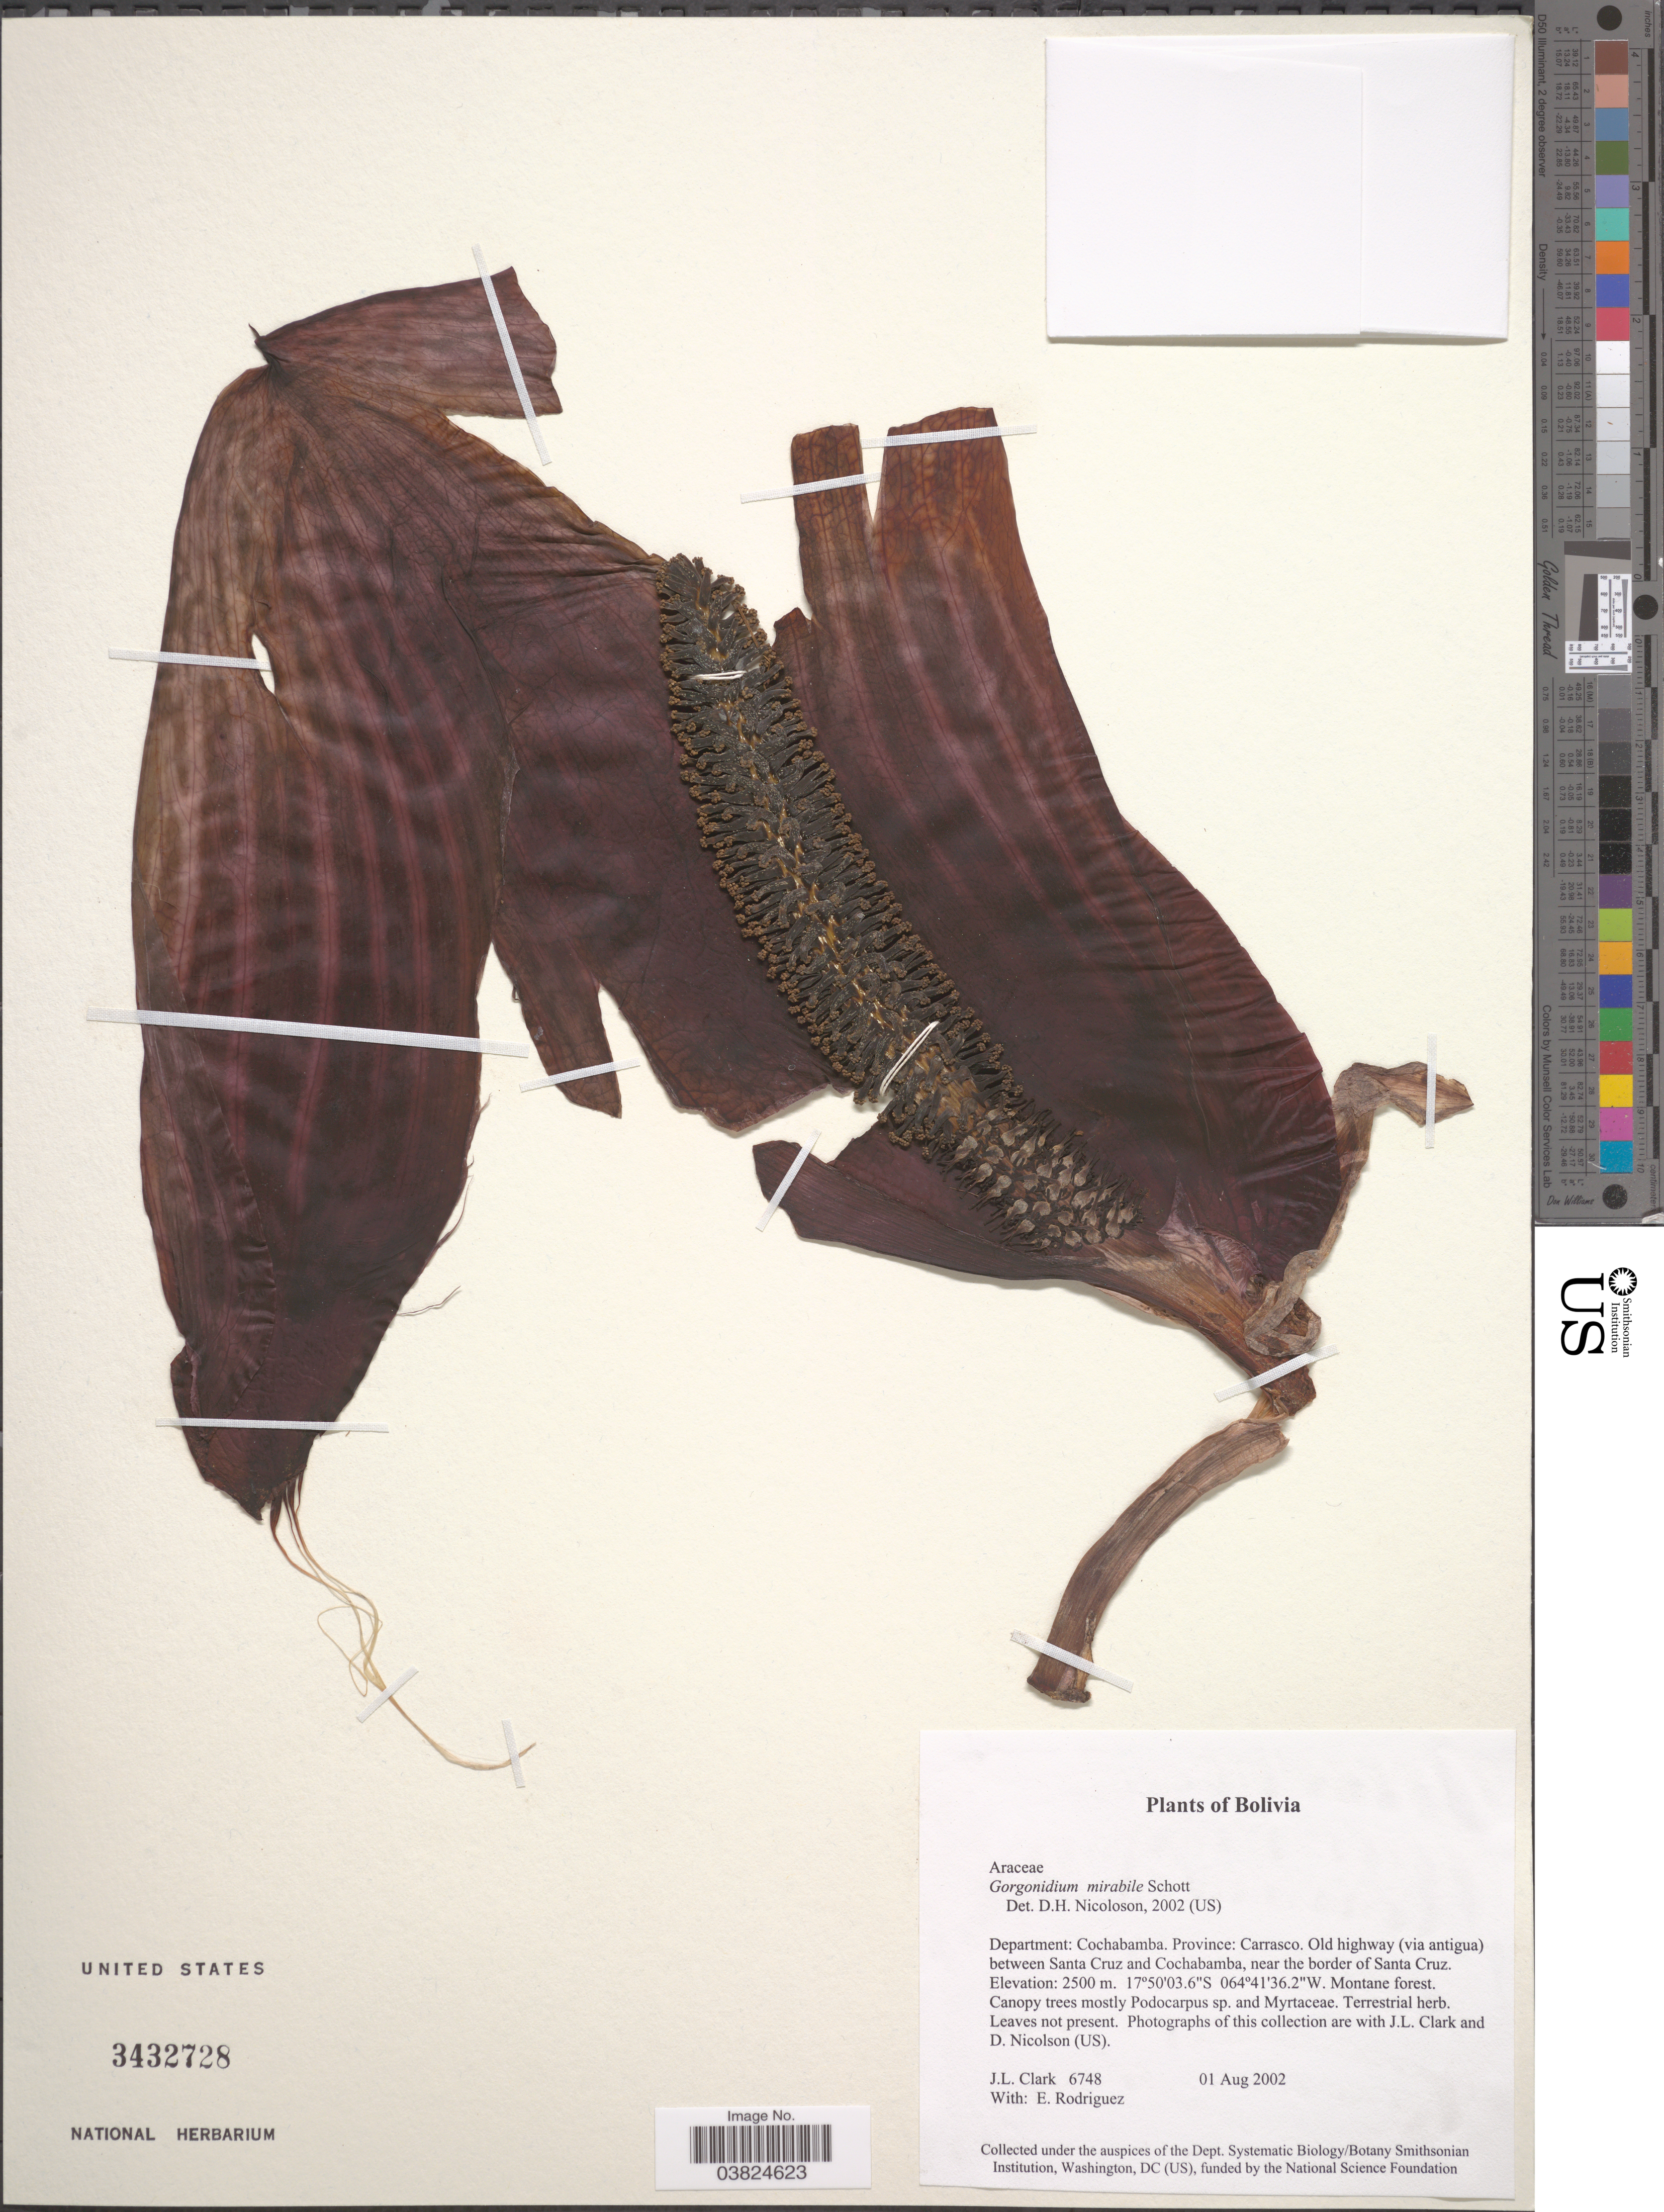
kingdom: Plantae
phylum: Tracheophyta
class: Liliopsida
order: Alismatales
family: Araceae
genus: Gorgonidium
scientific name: Gorgonidium mirabile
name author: Schott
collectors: J. L. Clark & E. Rodriguez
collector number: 6748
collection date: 2002-08-01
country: Bolivia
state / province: Cochabamba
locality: Department: Cochabamba. Province: Carrasco. Old highway (via antigua) between Santa Cruz and Cochabamba, near the border of Santa Cruz.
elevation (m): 2500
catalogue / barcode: US 3432728